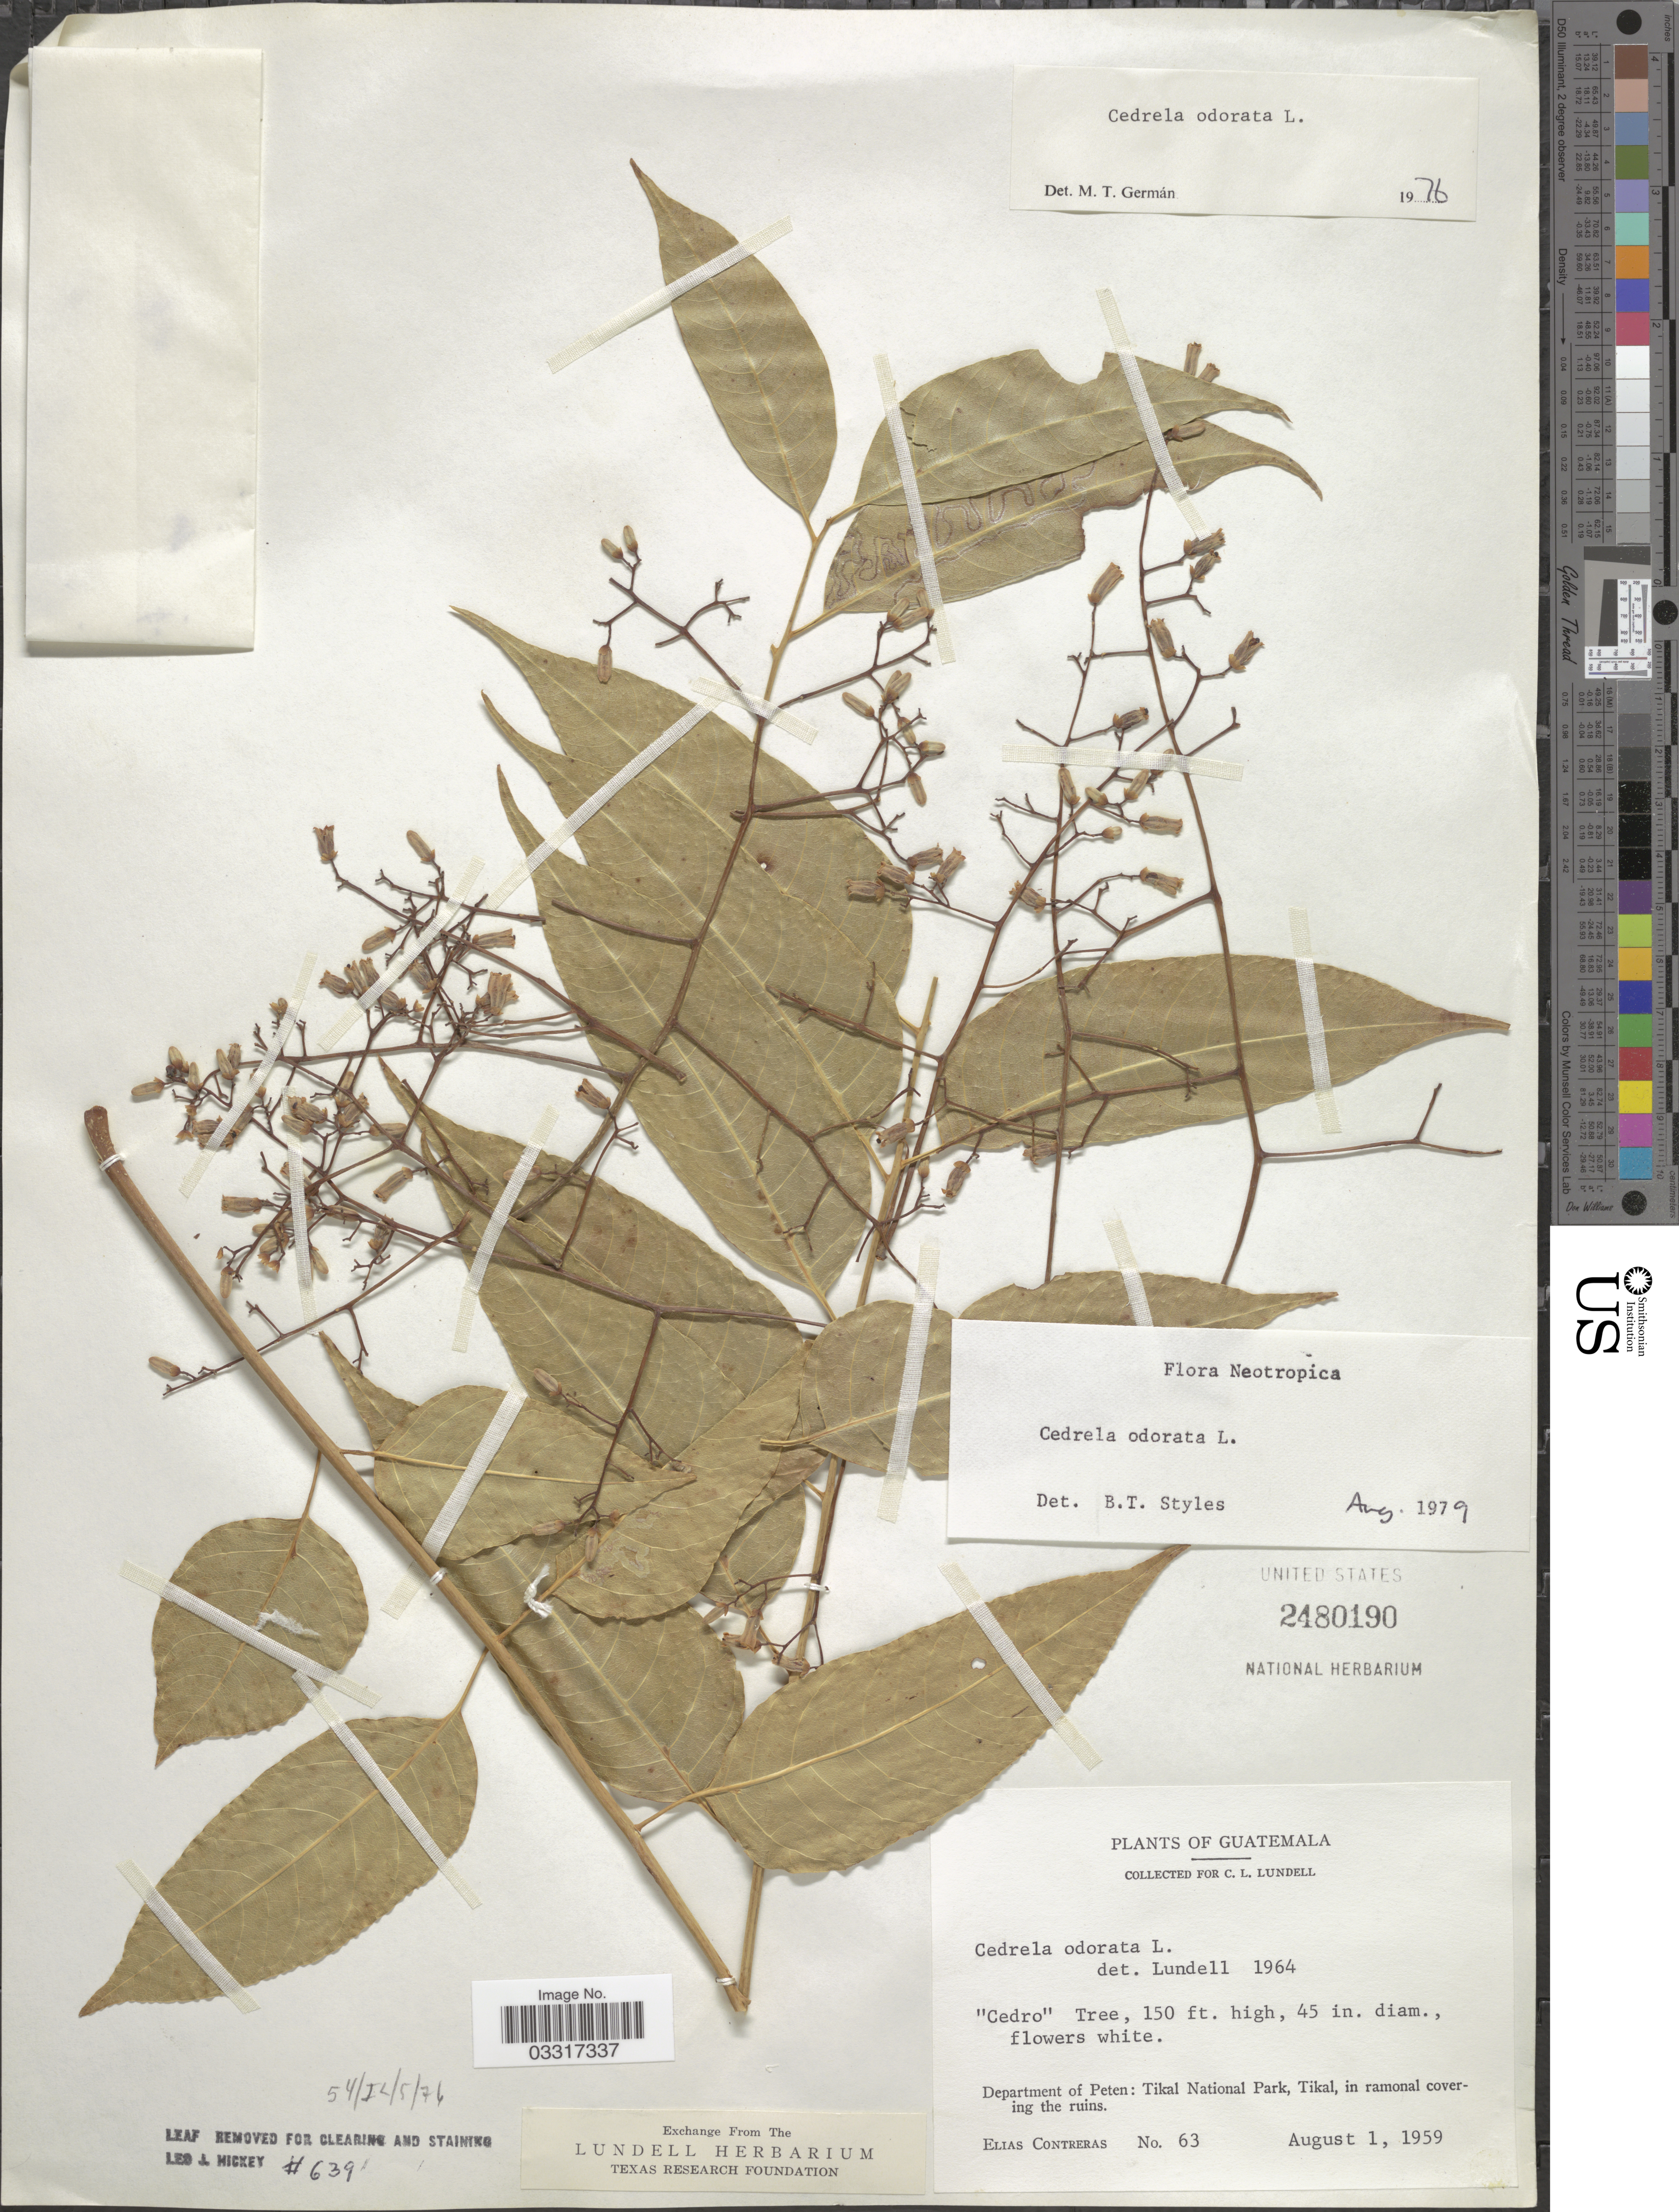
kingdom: Plantae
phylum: Tracheophyta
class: Magnoliopsida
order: Sapindales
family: Meliaceae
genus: Cedrela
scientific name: Cedrela odorata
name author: L.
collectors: E. Contreras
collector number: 63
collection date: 1959-08-01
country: Guatemala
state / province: El Petén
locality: Department of Peten: Tikal National Park, Tikal, in ramonal covering the ruins.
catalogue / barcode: US 2480190